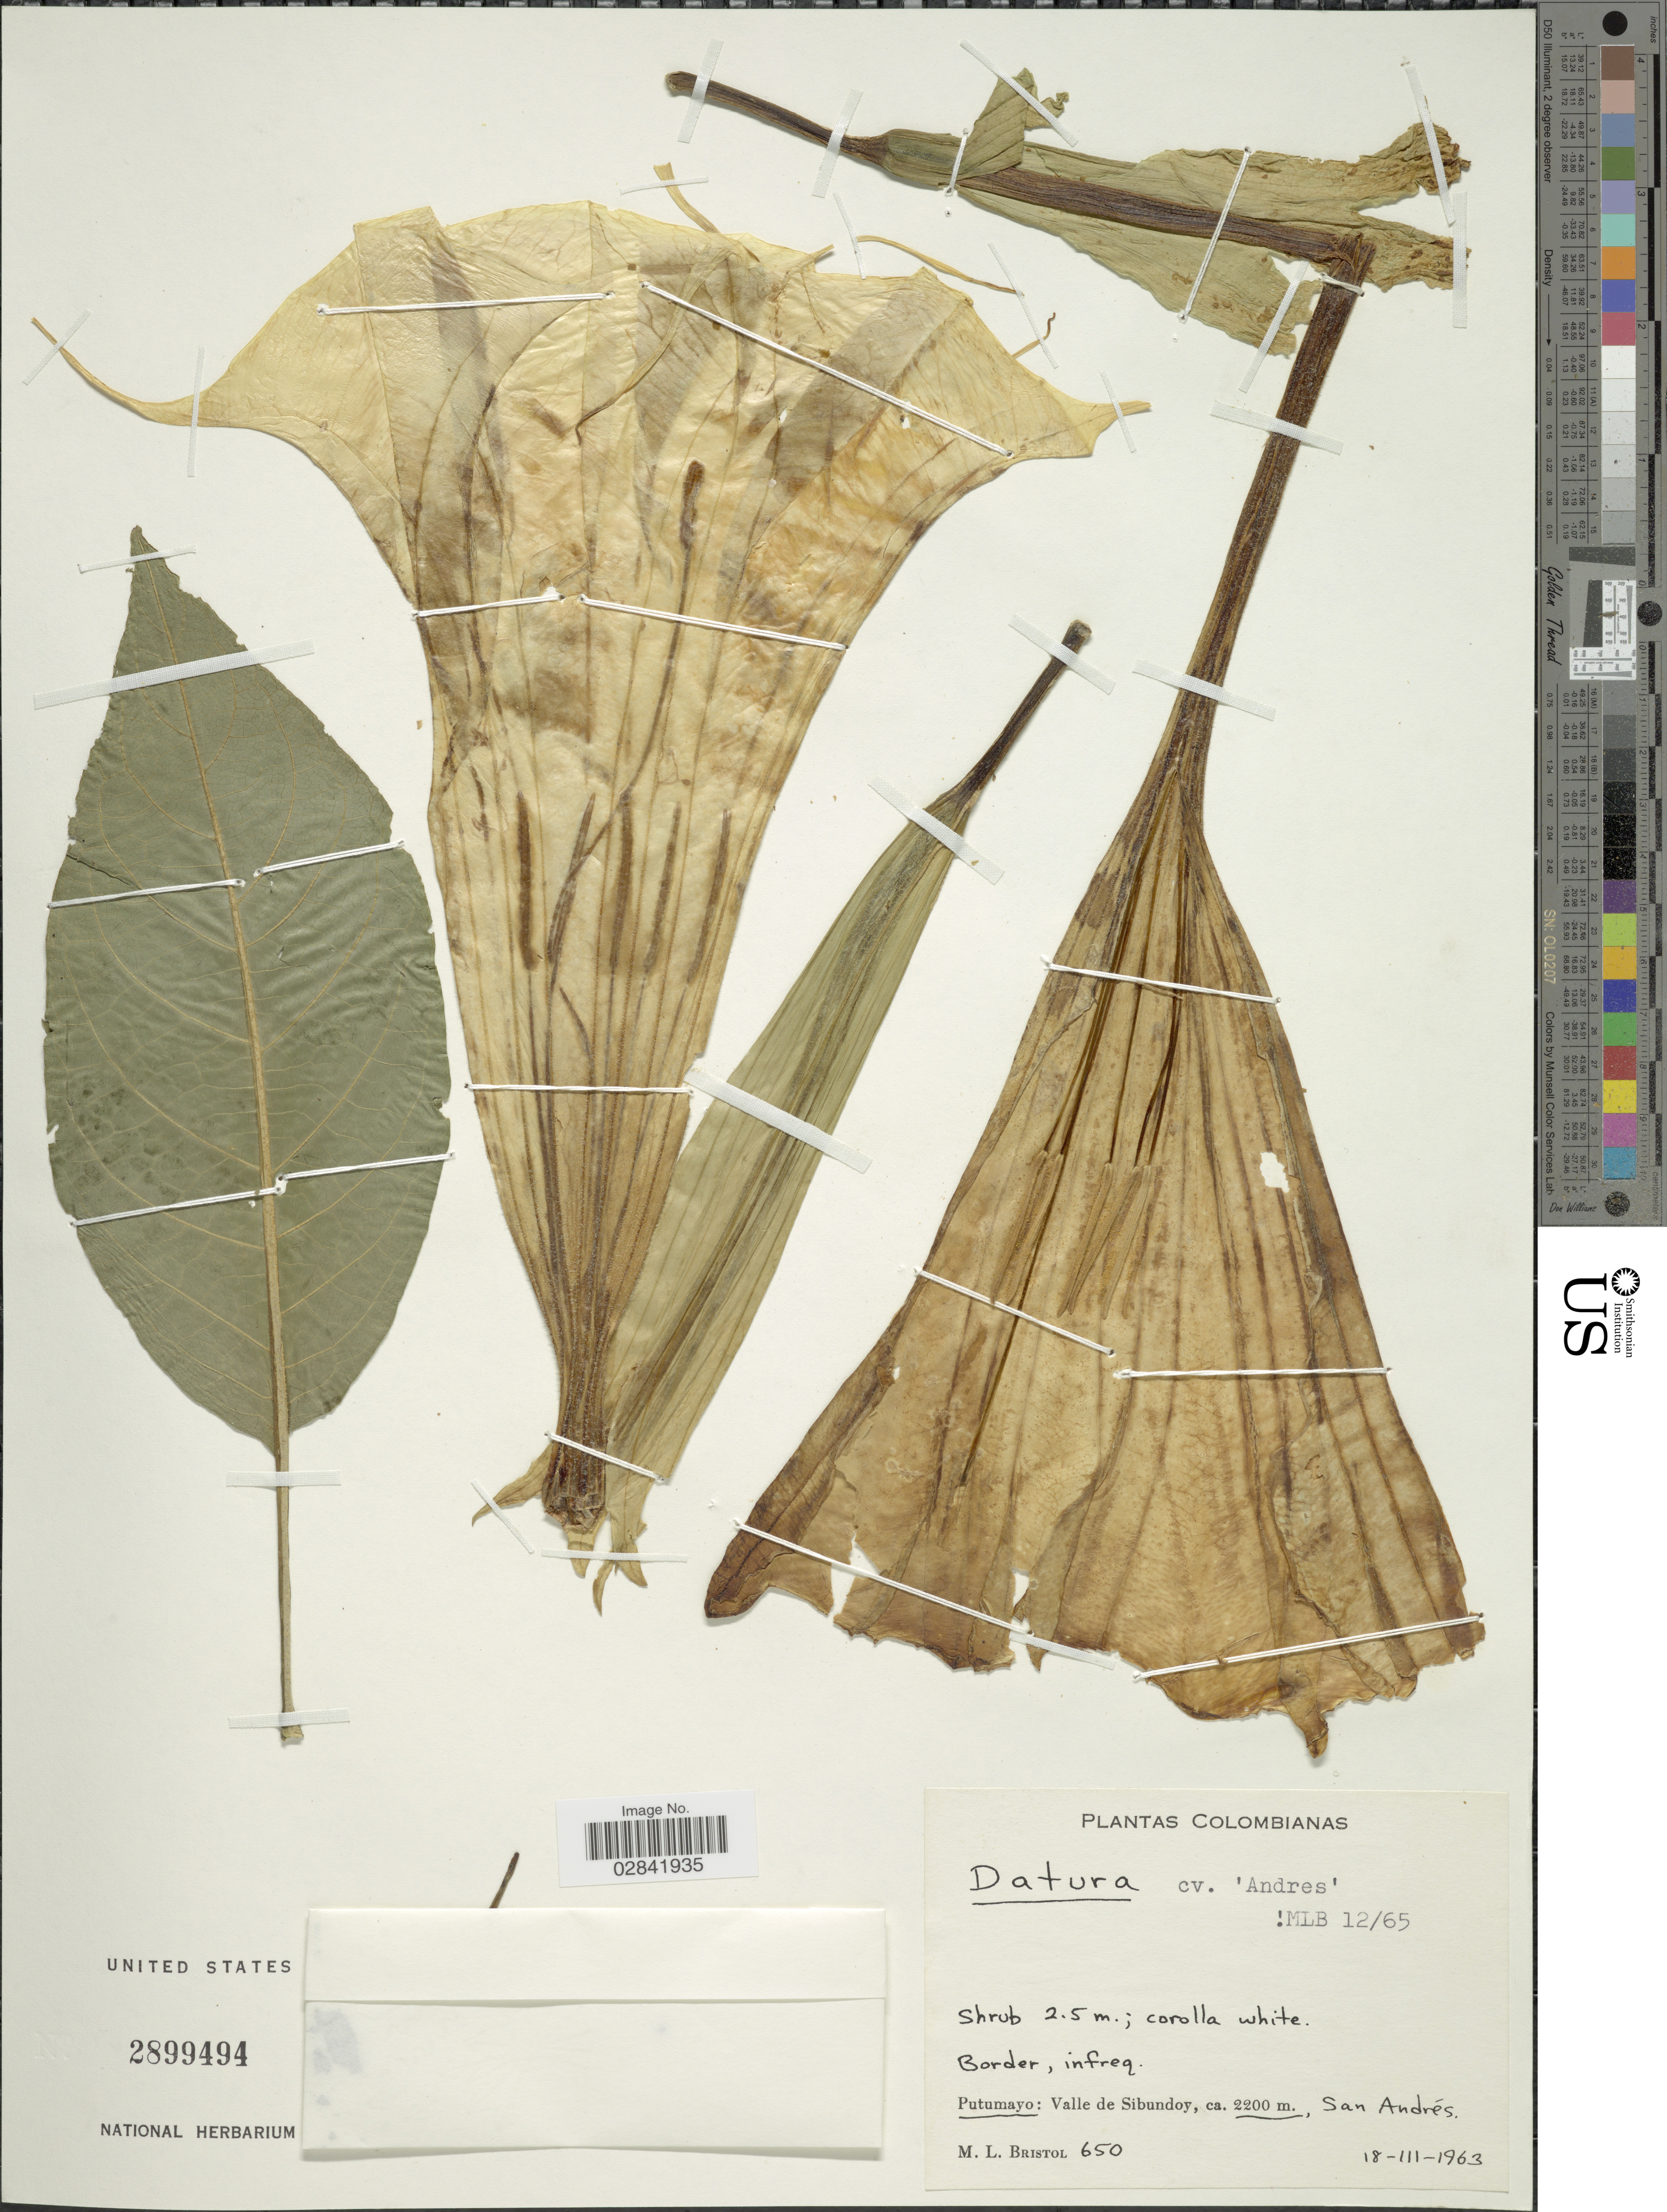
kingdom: Plantae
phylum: Tracheophyta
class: Magnoliopsida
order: Solanales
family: Solanaceae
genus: Brugmansia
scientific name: Brugmansia x candida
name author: Pers.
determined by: (US) Smithsonian Institution - National Museum of Natural History - Department of Botany (UNITED STATES)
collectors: M. L. Bristol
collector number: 650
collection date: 1963-03-18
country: Colombia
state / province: Putumayo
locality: Valle de Sibundoy, San Andrés.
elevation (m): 2200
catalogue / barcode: US 2899494